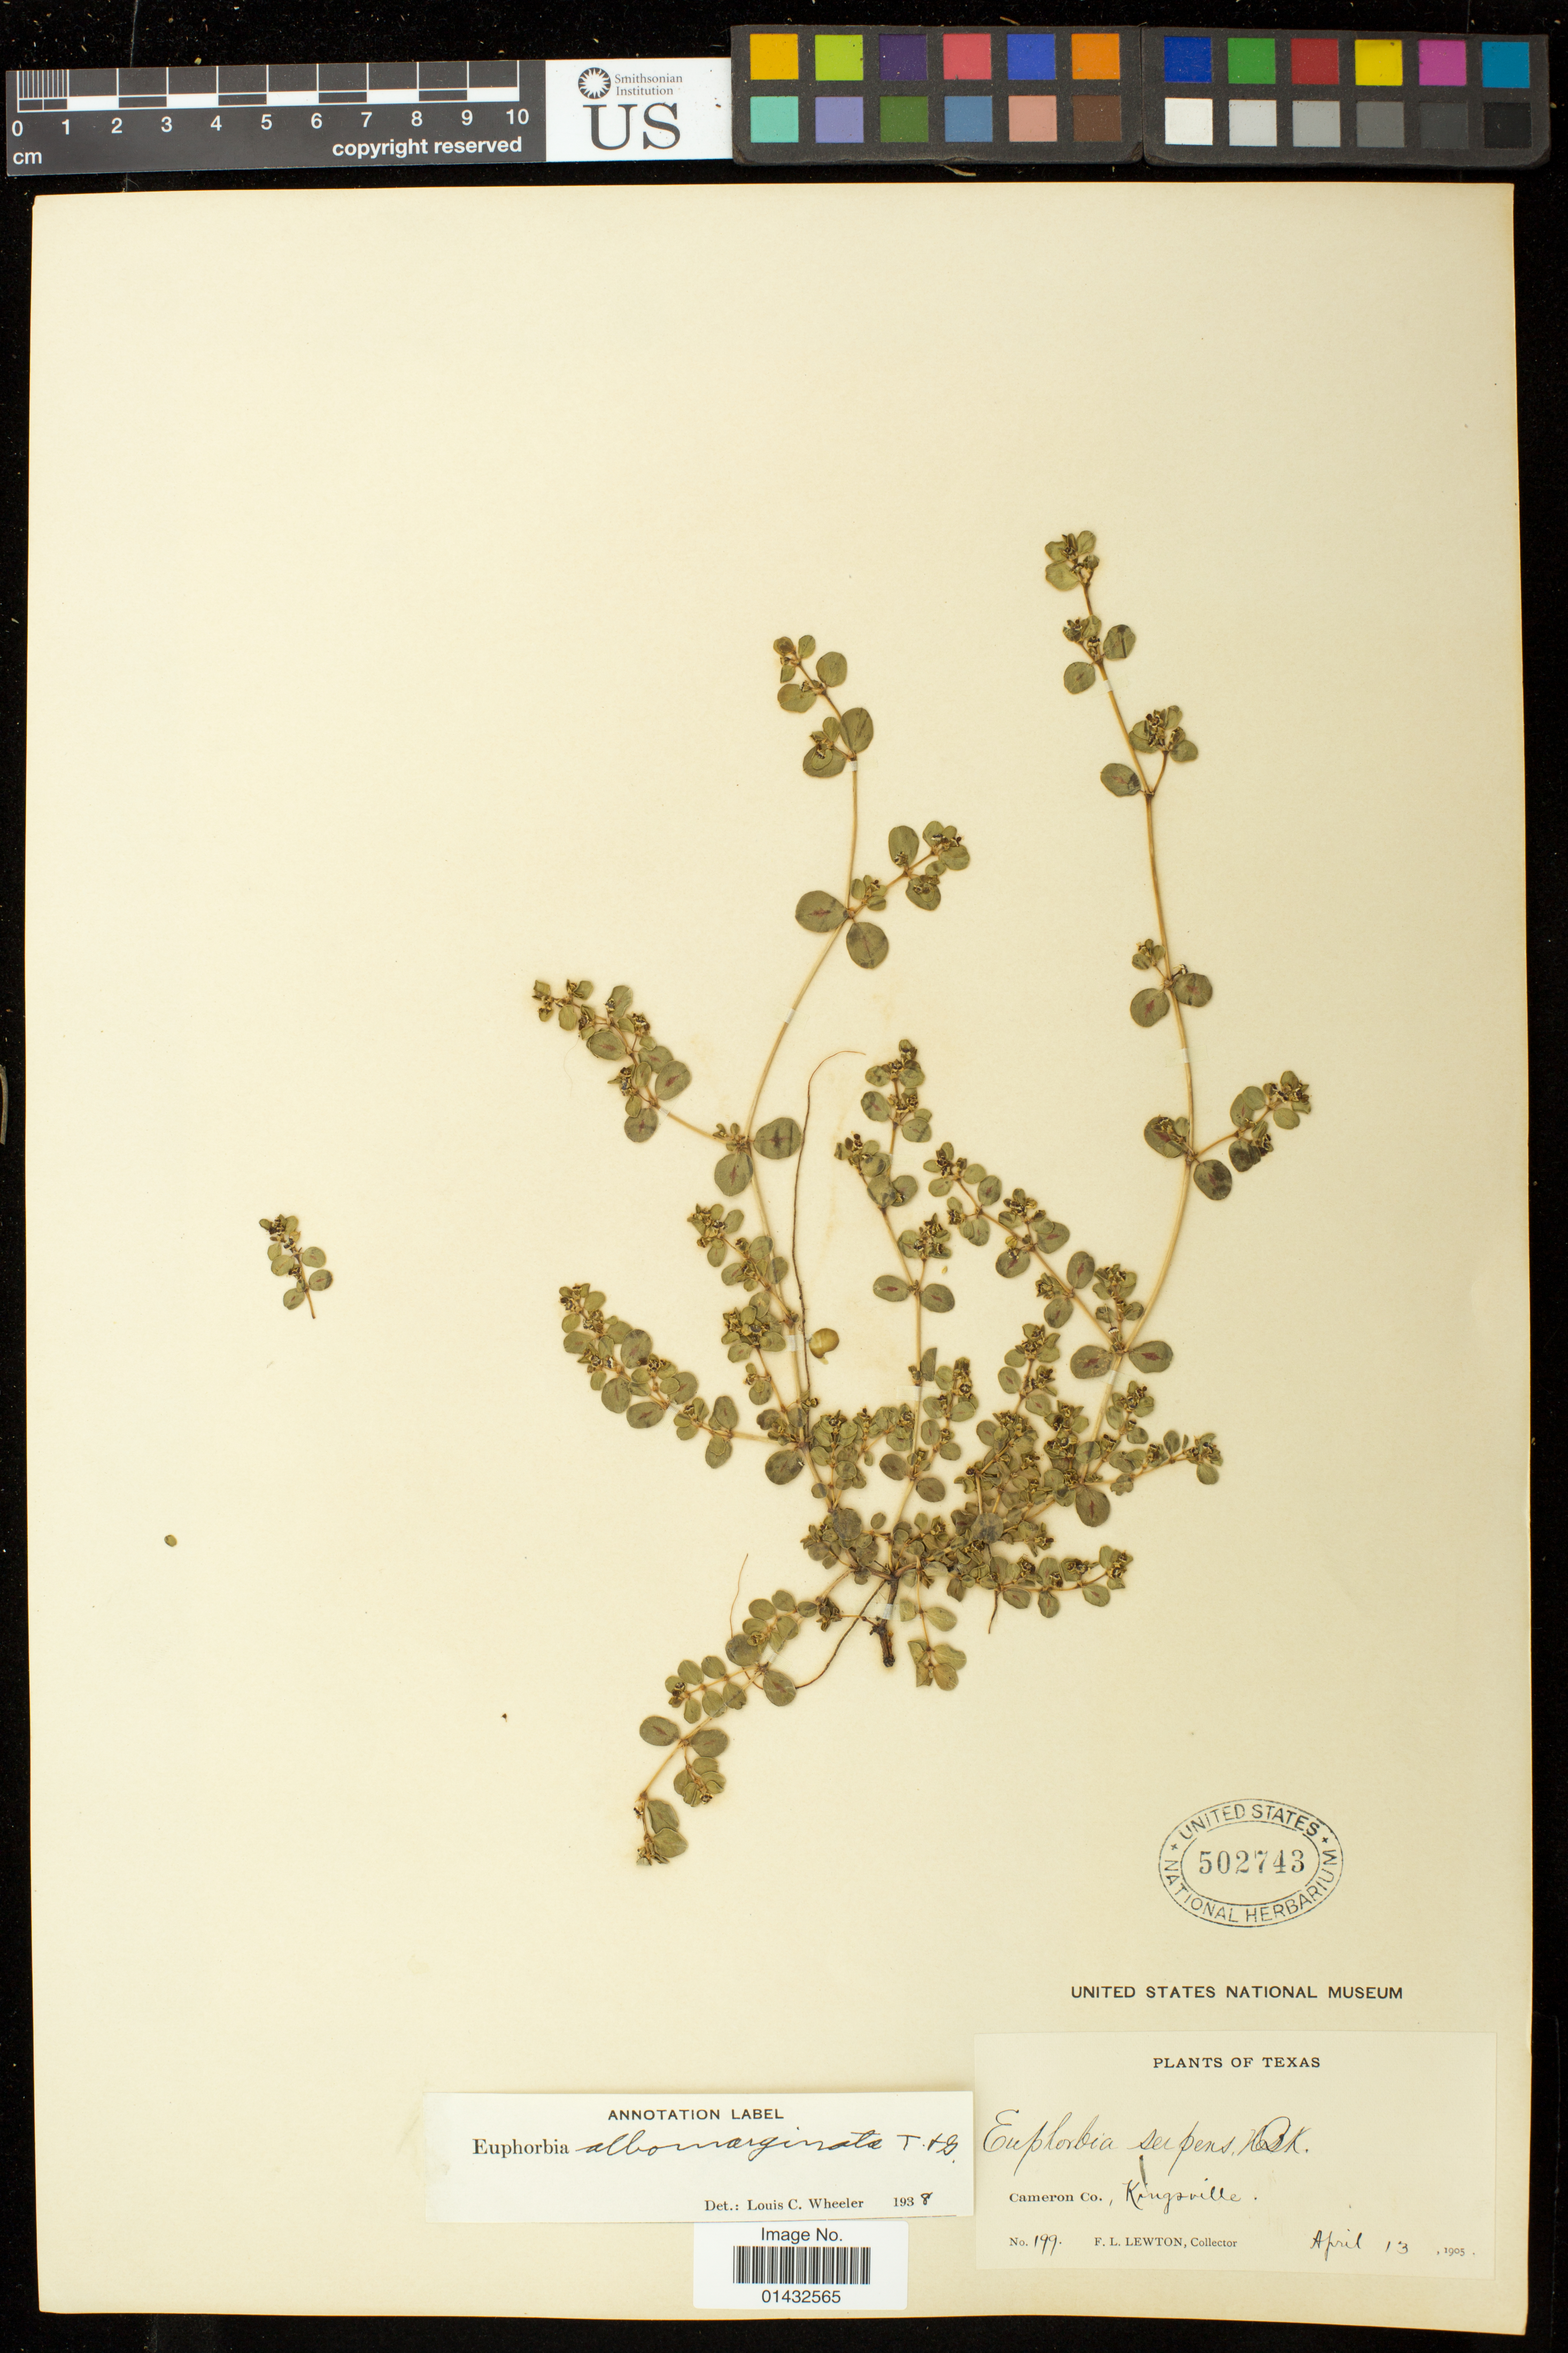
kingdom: Plantae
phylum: Tracheophyta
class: Magnoliopsida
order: Malpighiales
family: Euphorbiaceae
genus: Euphorbia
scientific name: Euphorbia albomarginata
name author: Torr. & A. Gray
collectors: F. L. Lewton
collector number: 199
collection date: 1905-04-13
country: United States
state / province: Texas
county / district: Cameron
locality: Kingsville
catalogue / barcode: US 502743